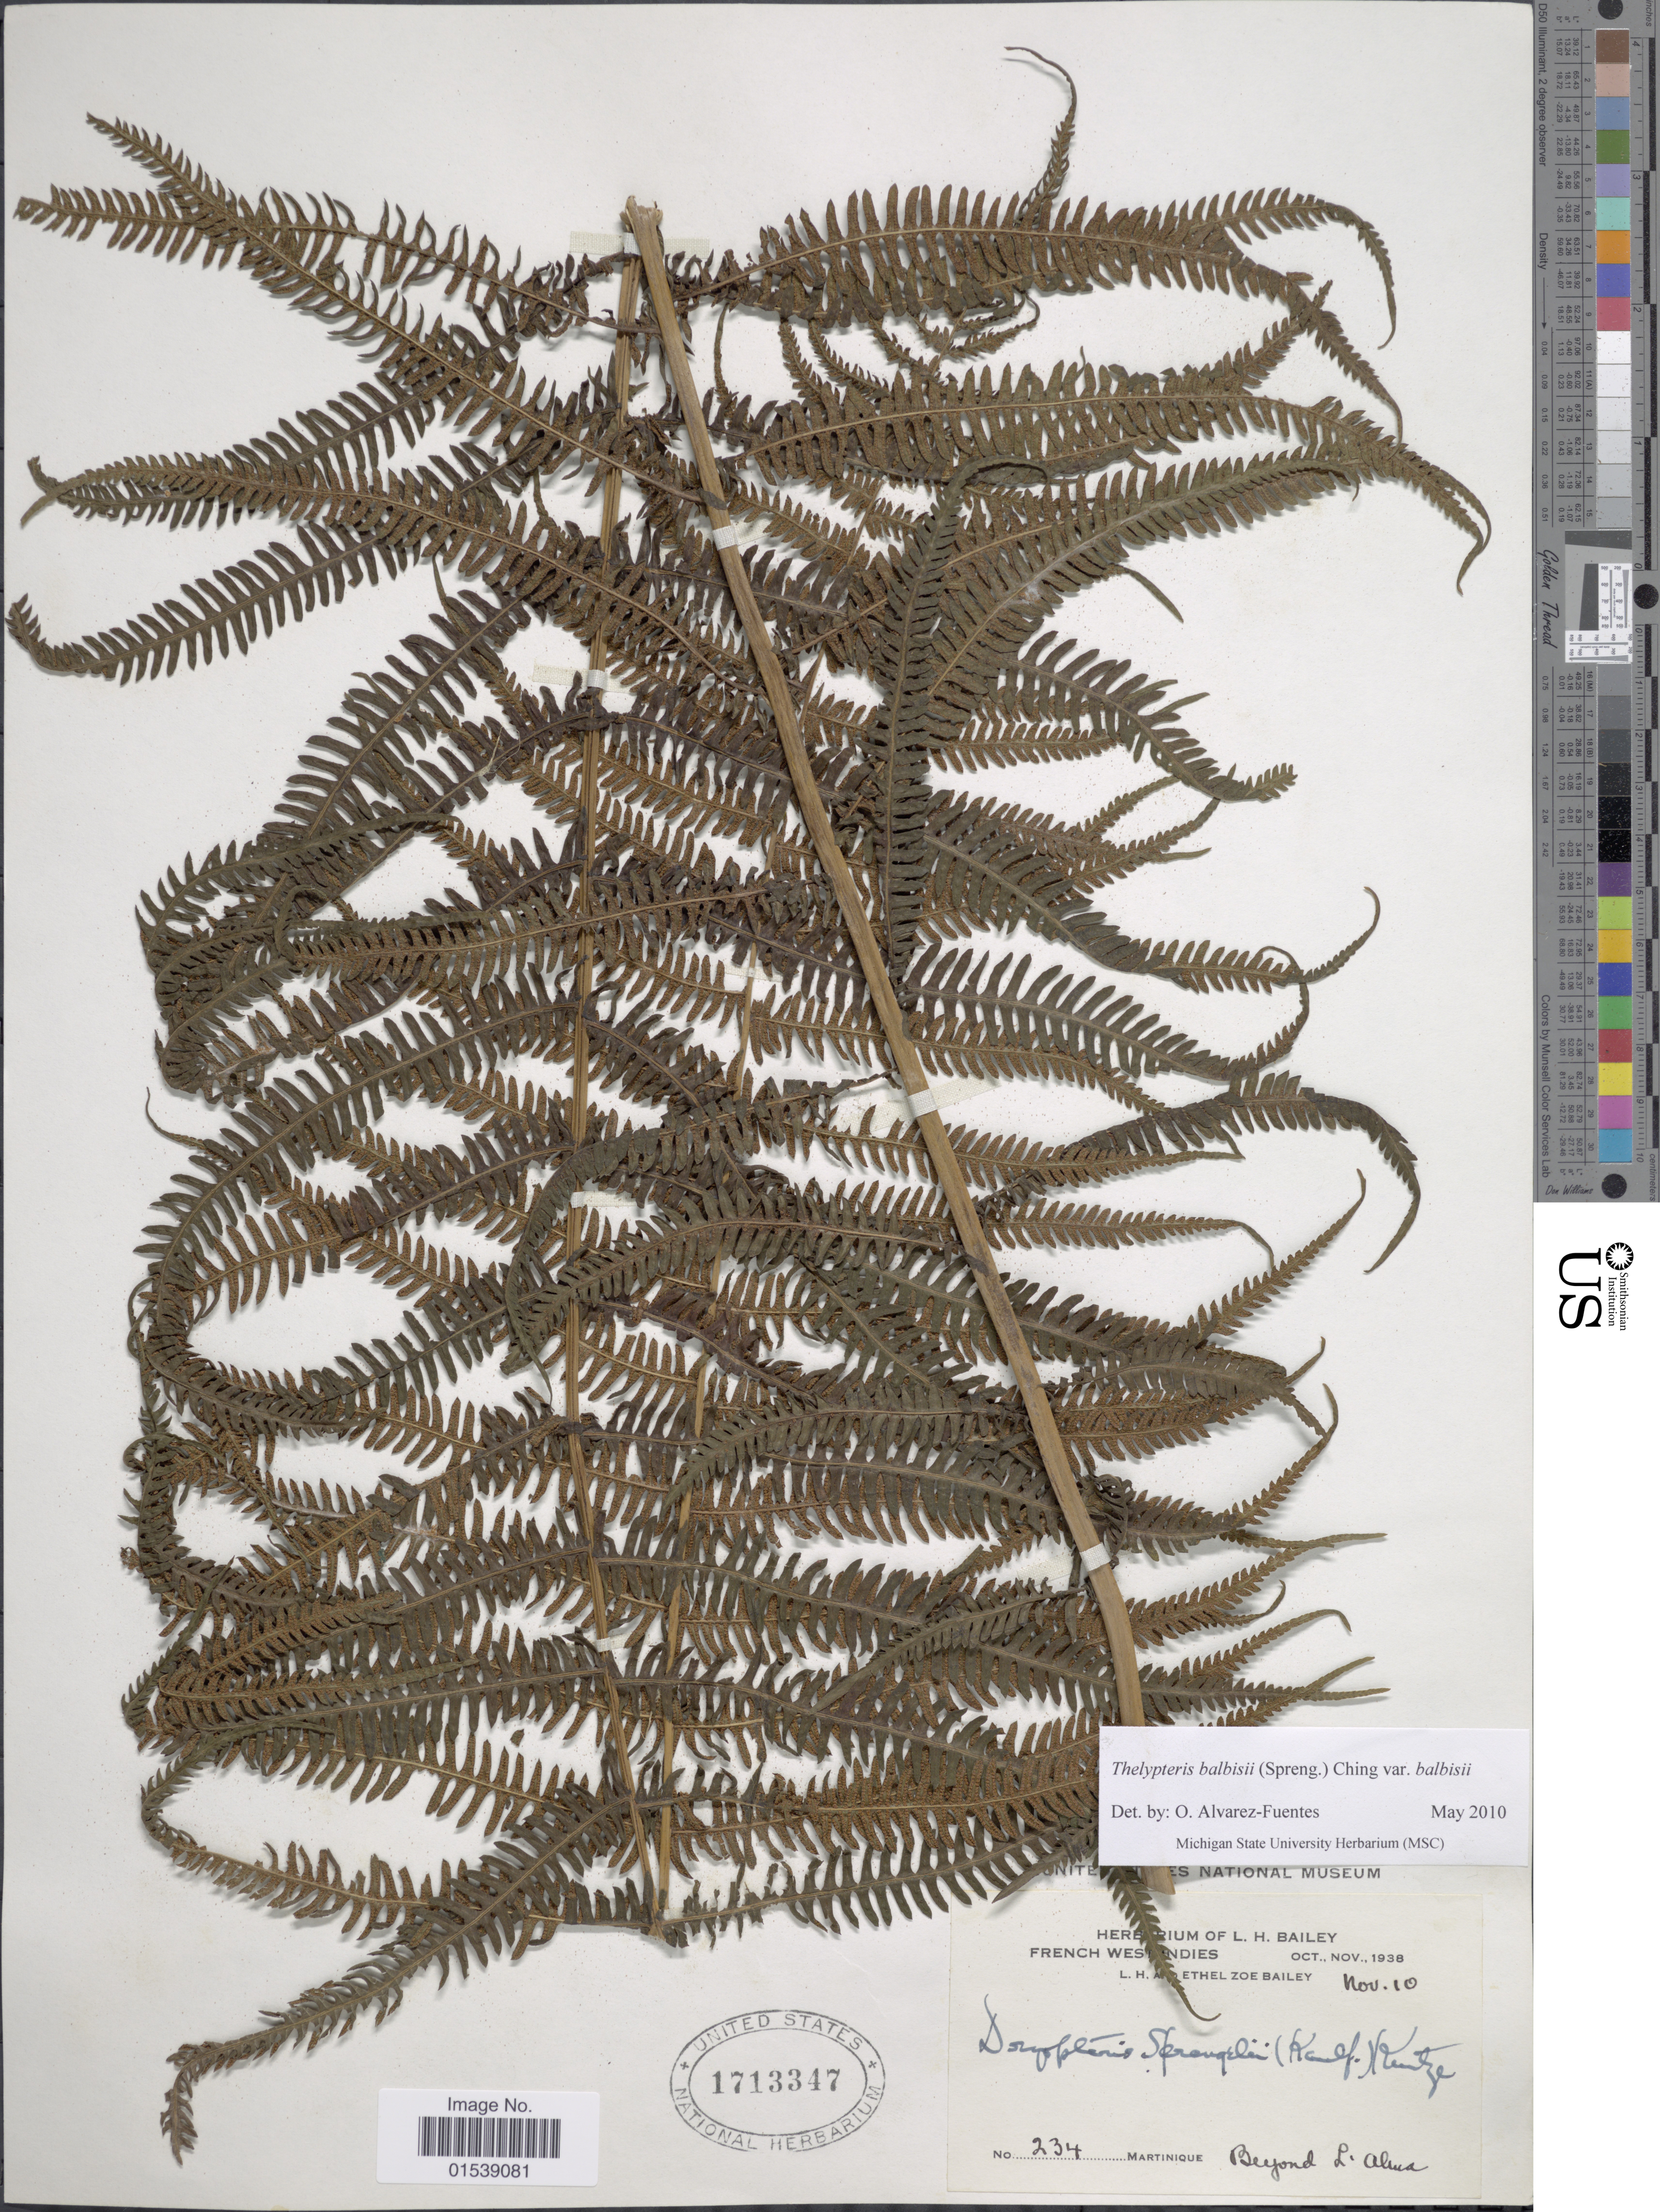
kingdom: Plantae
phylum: Tracheophyta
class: Polypodiopsida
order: Polypodiales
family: Thelypteridaceae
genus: Amauropelta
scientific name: Amauropelta balbisii (Spreng.) comb. nov., ined. 2015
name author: (Spreng.)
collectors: L. H. Bailey & E. Z. Bailey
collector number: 234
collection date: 1938-11-10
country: Martinique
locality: French West Indies, Beyond L'Alma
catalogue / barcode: US 1713347